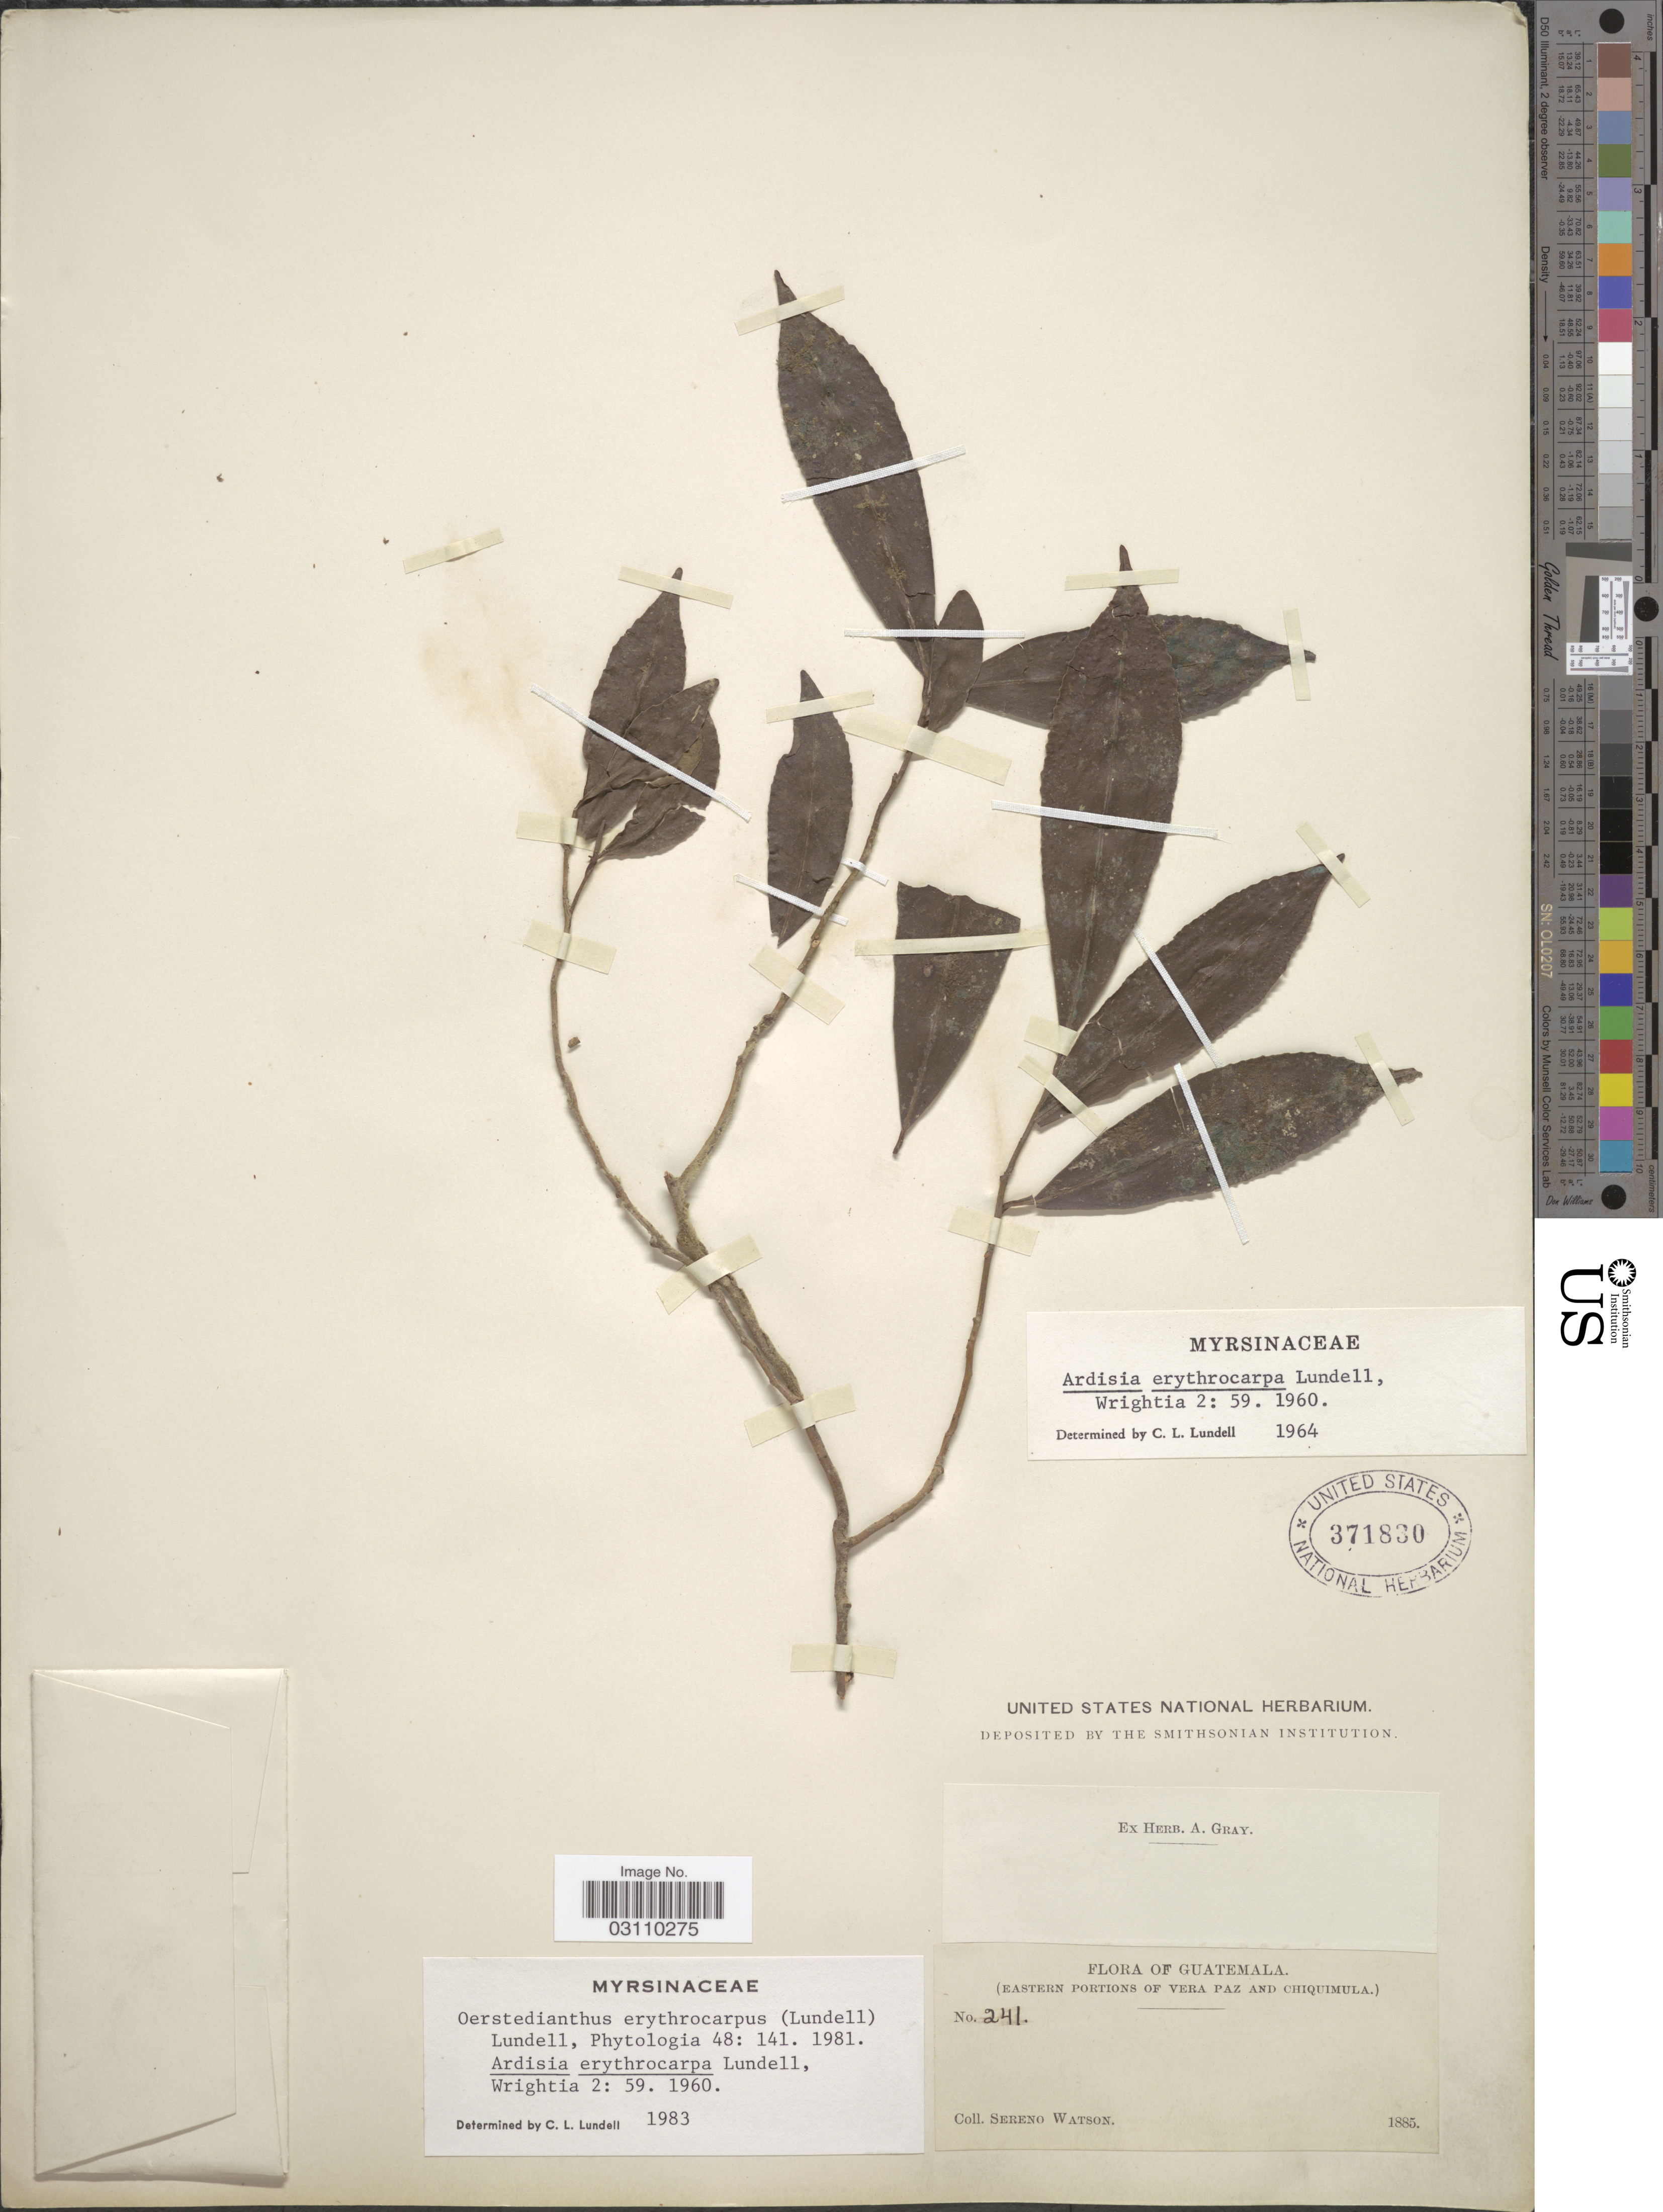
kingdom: Plantae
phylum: Tracheophyta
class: Magnoliopsida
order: Ericales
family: Primulaceae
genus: Ardisia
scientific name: Ardisia erythrocarpa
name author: Lundell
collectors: S. Watson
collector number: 241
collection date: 1885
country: Guatemala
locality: Eastern Portions of Vera Paz and Chiquimula.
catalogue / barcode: US 371830